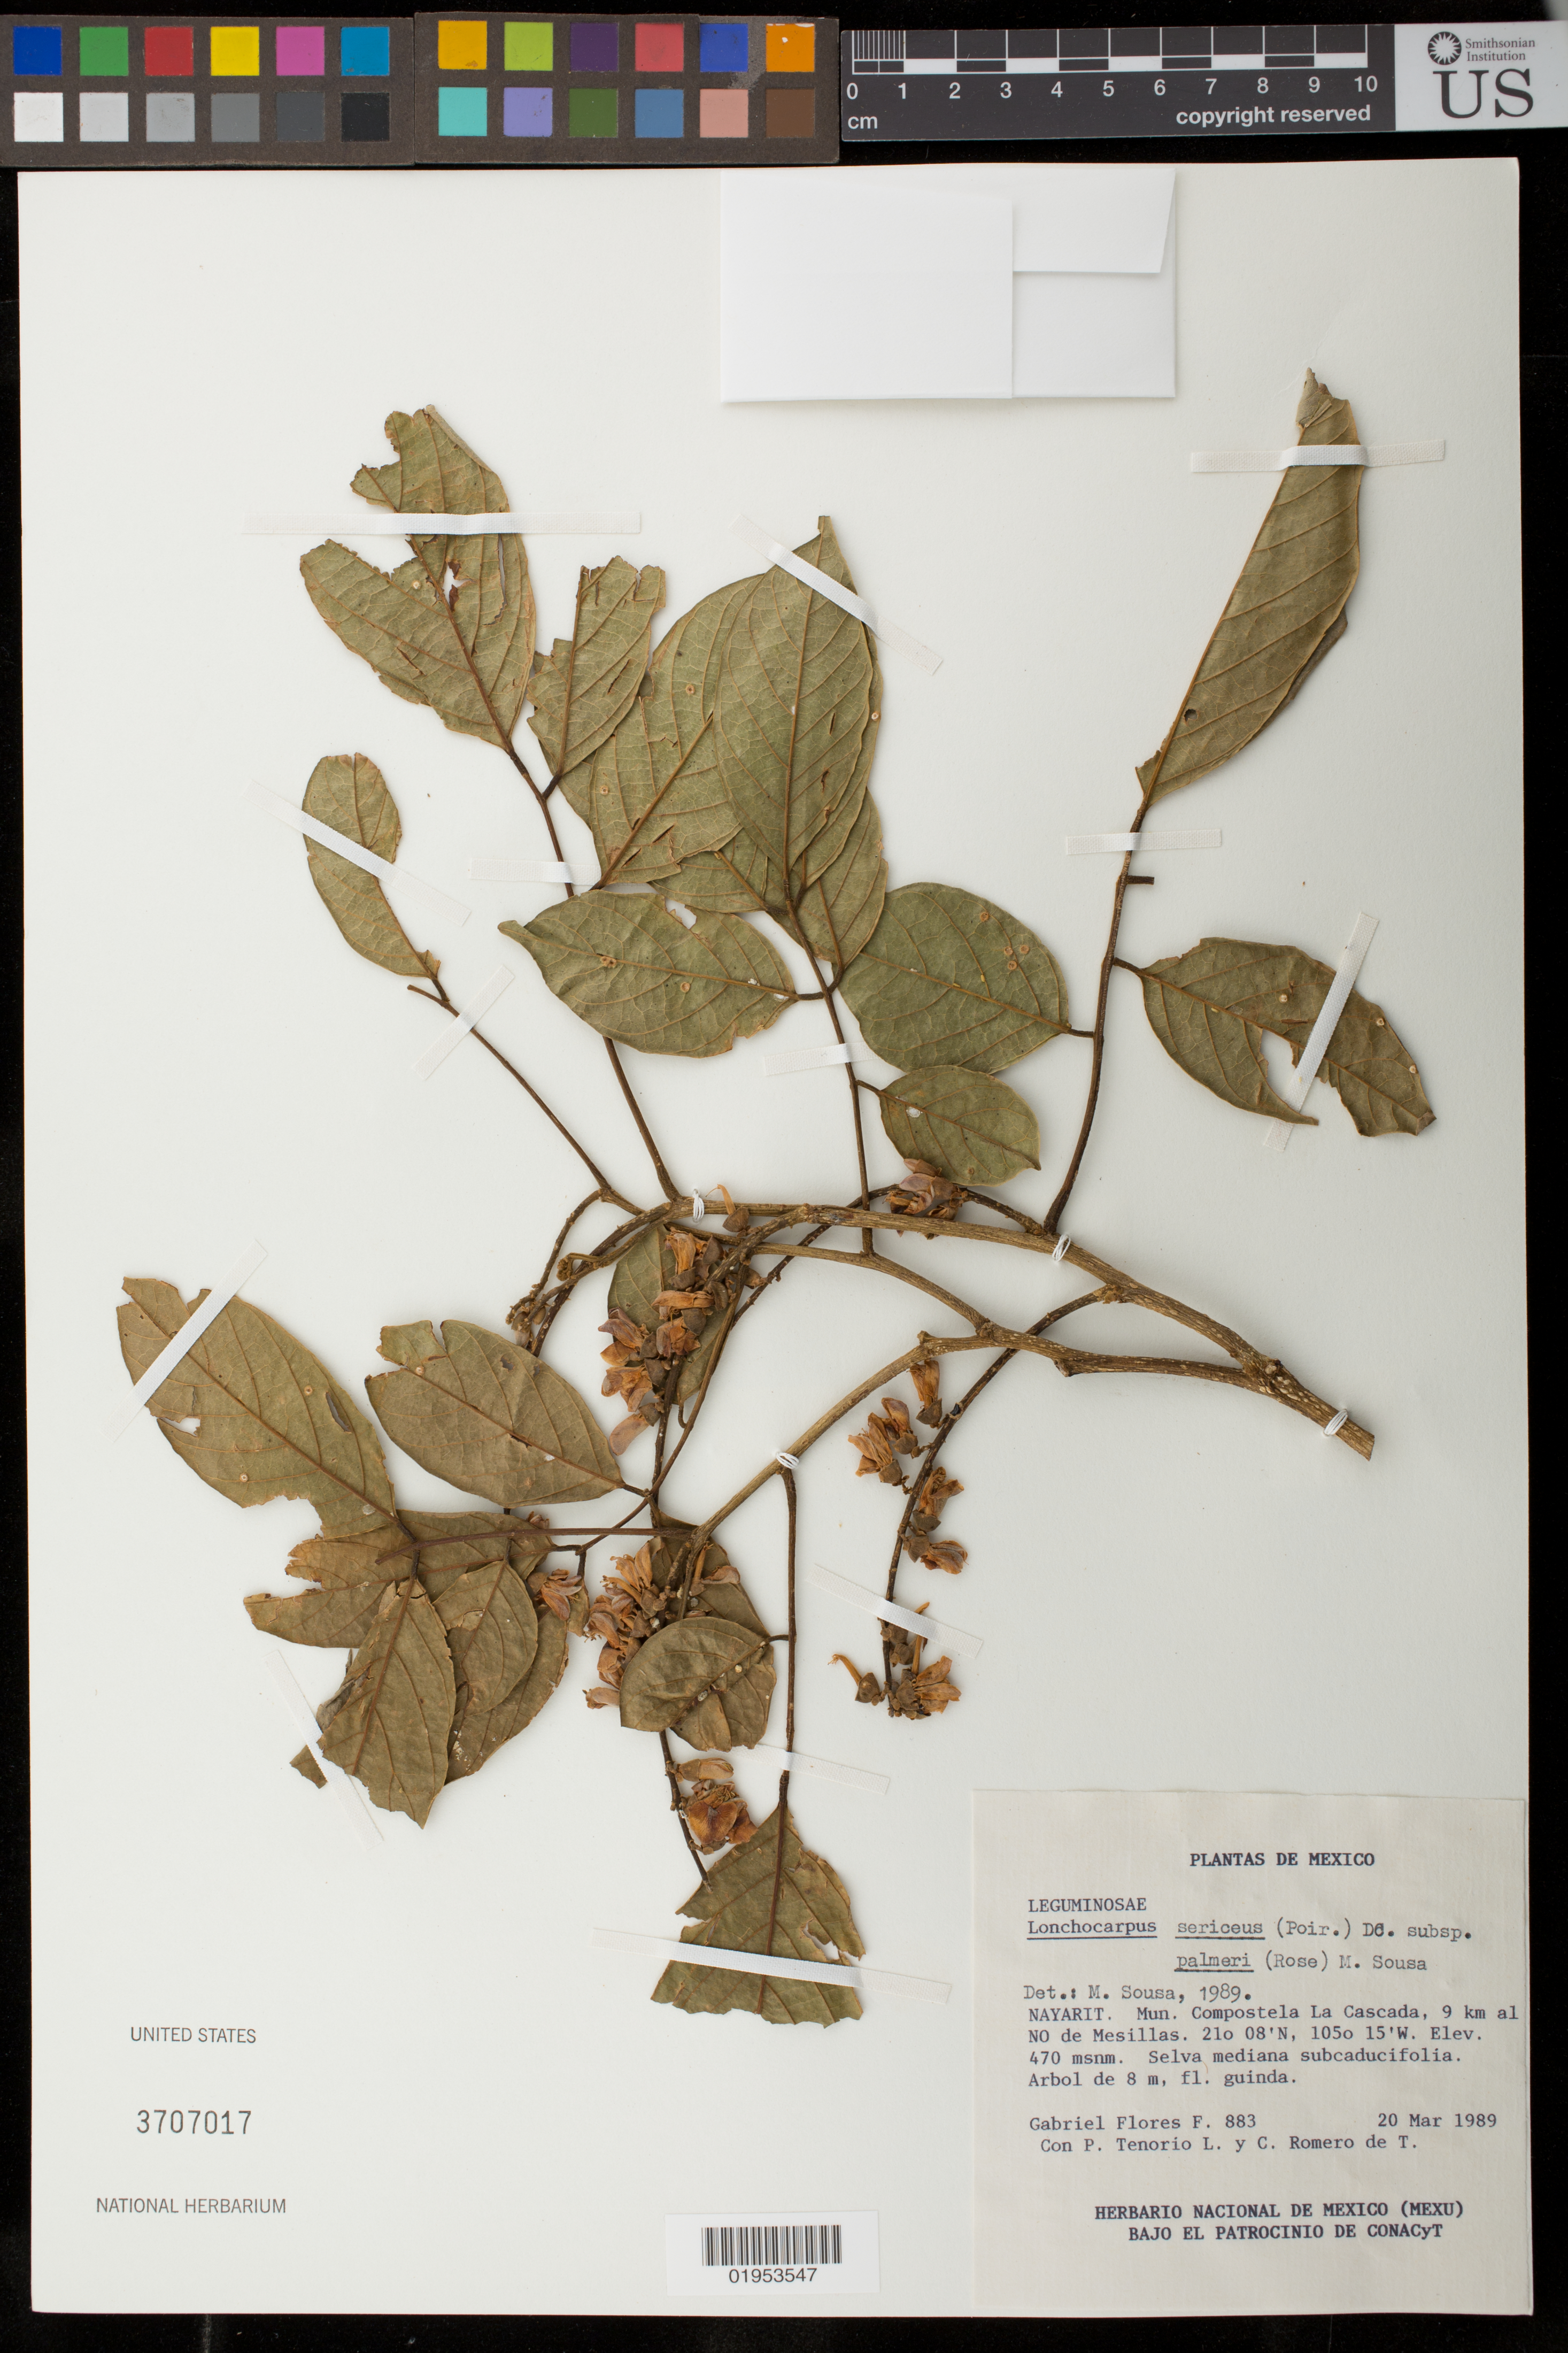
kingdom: Plantae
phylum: Tracheophyta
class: Magnoliopsida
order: Fabales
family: Fabaceae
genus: Lonchocarpus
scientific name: Lonchocarpus sericeus subsp. palmeri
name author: (Rose) M. Sousa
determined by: Sousa, M.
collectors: G. Flores F., P. Tenorio L. & C. Romero de T.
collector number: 883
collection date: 1989-03-20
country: Mexico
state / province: Nayarit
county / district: Compostela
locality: La Cascada, 9 km al NO de Mesillas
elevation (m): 470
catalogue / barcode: US 3707017